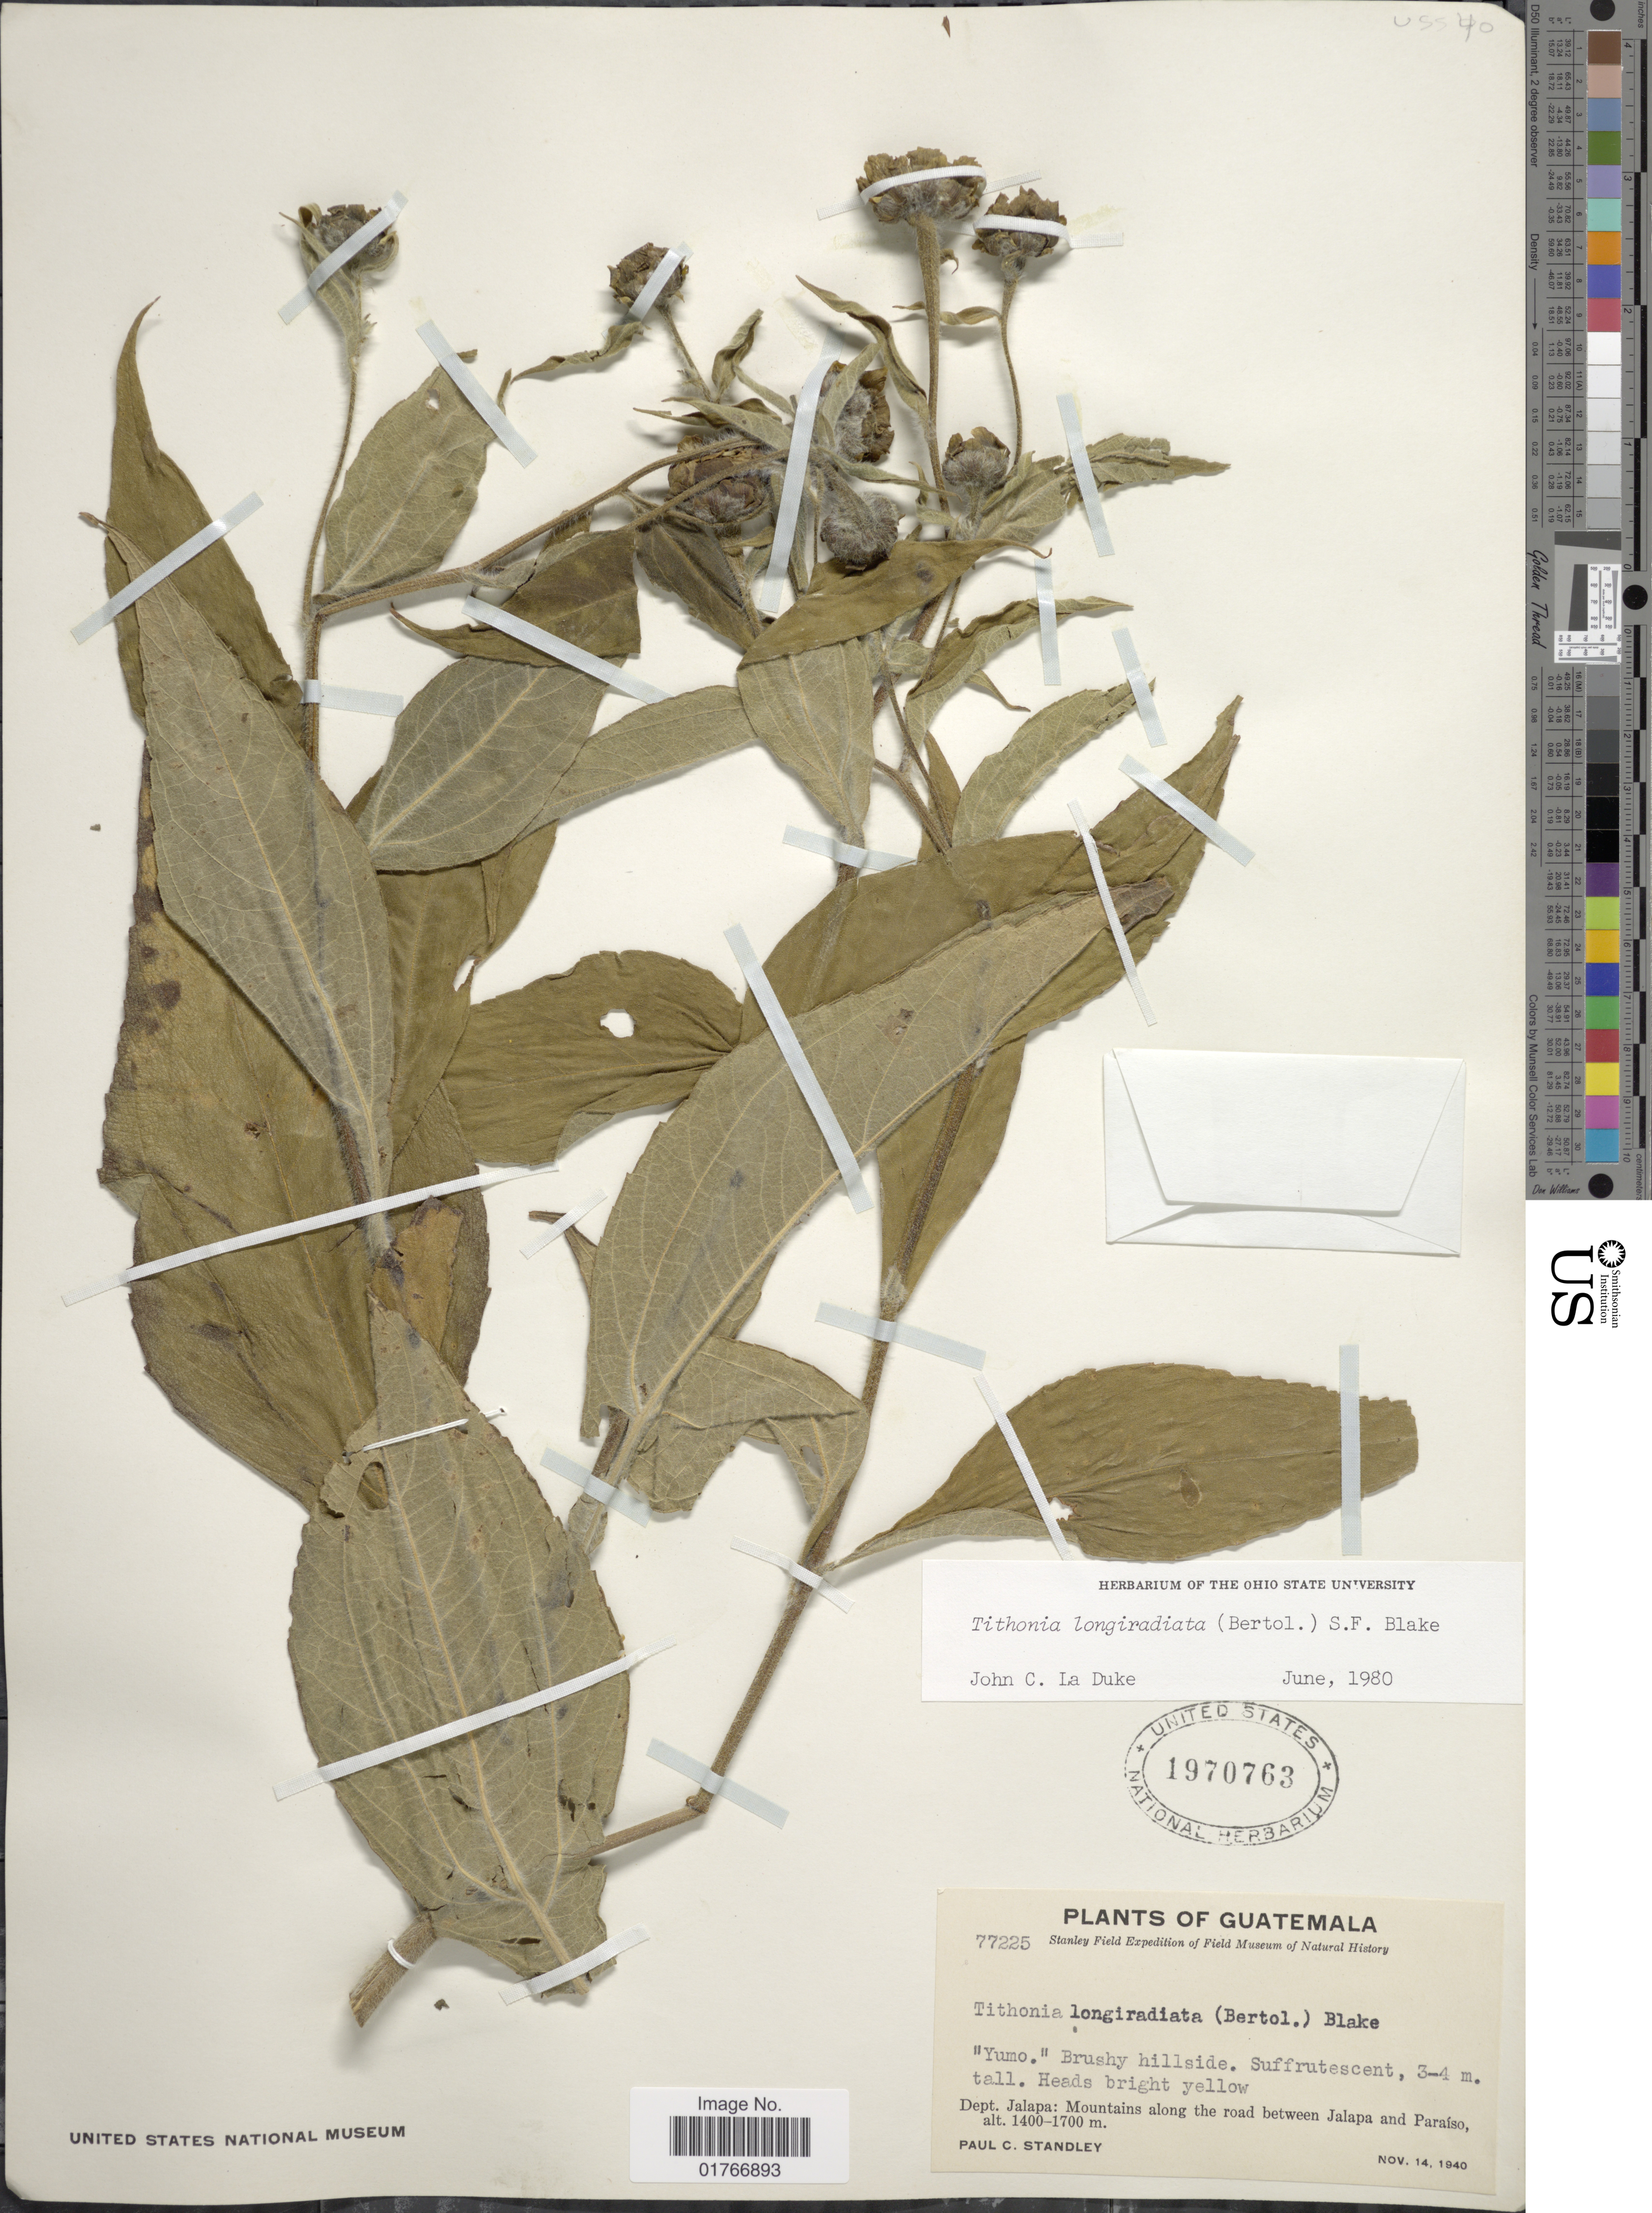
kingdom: Plantae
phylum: Tracheophyta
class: Magnoliopsida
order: Asterales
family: Asteraceae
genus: Tithonia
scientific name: Tithonia longiradiata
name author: (Bertol.) S.F. Blake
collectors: P. C. Standley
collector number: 77225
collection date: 1940-11-14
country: Guatemala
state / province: Jalapa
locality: Mountains along the road between Jalapa and Paraiso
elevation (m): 1400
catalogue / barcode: US 1970763